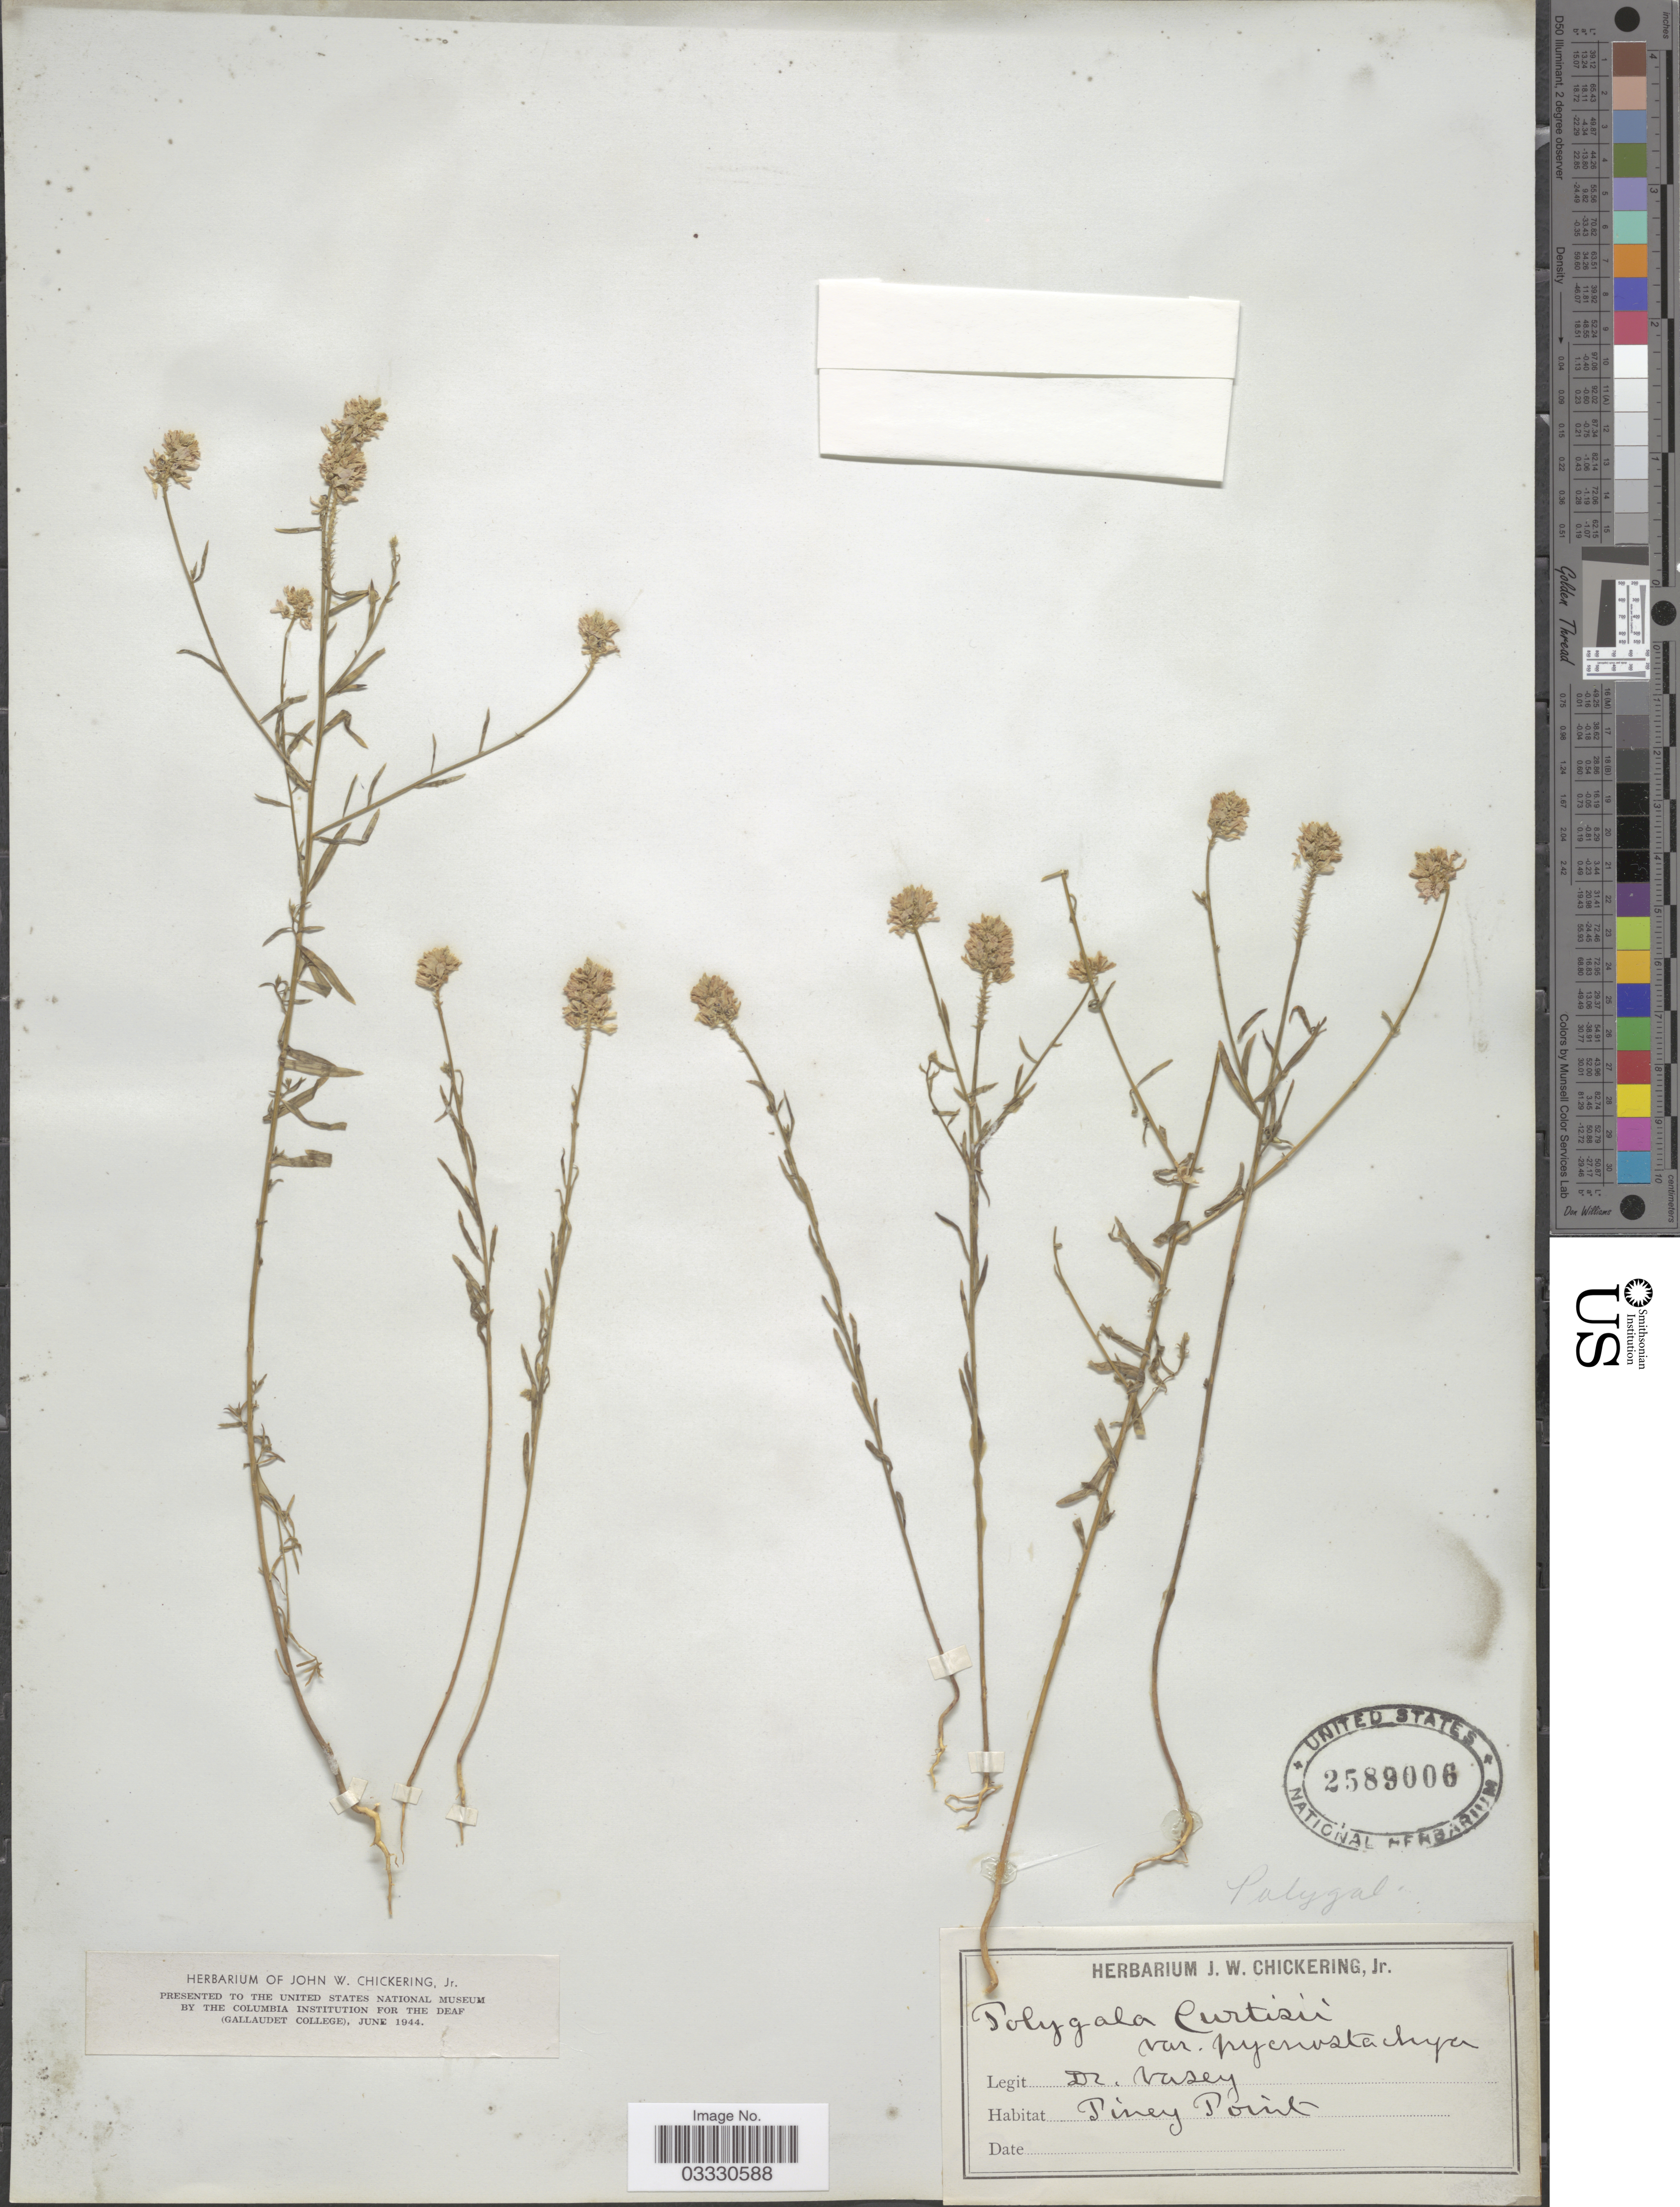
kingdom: Plantae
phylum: Tracheophyta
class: Magnoliopsida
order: Fabales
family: Polygalaceae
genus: Polygala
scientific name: Polygala curtissii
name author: A. Gray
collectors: Vasey, --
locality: Piney Point.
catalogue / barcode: US 2589006